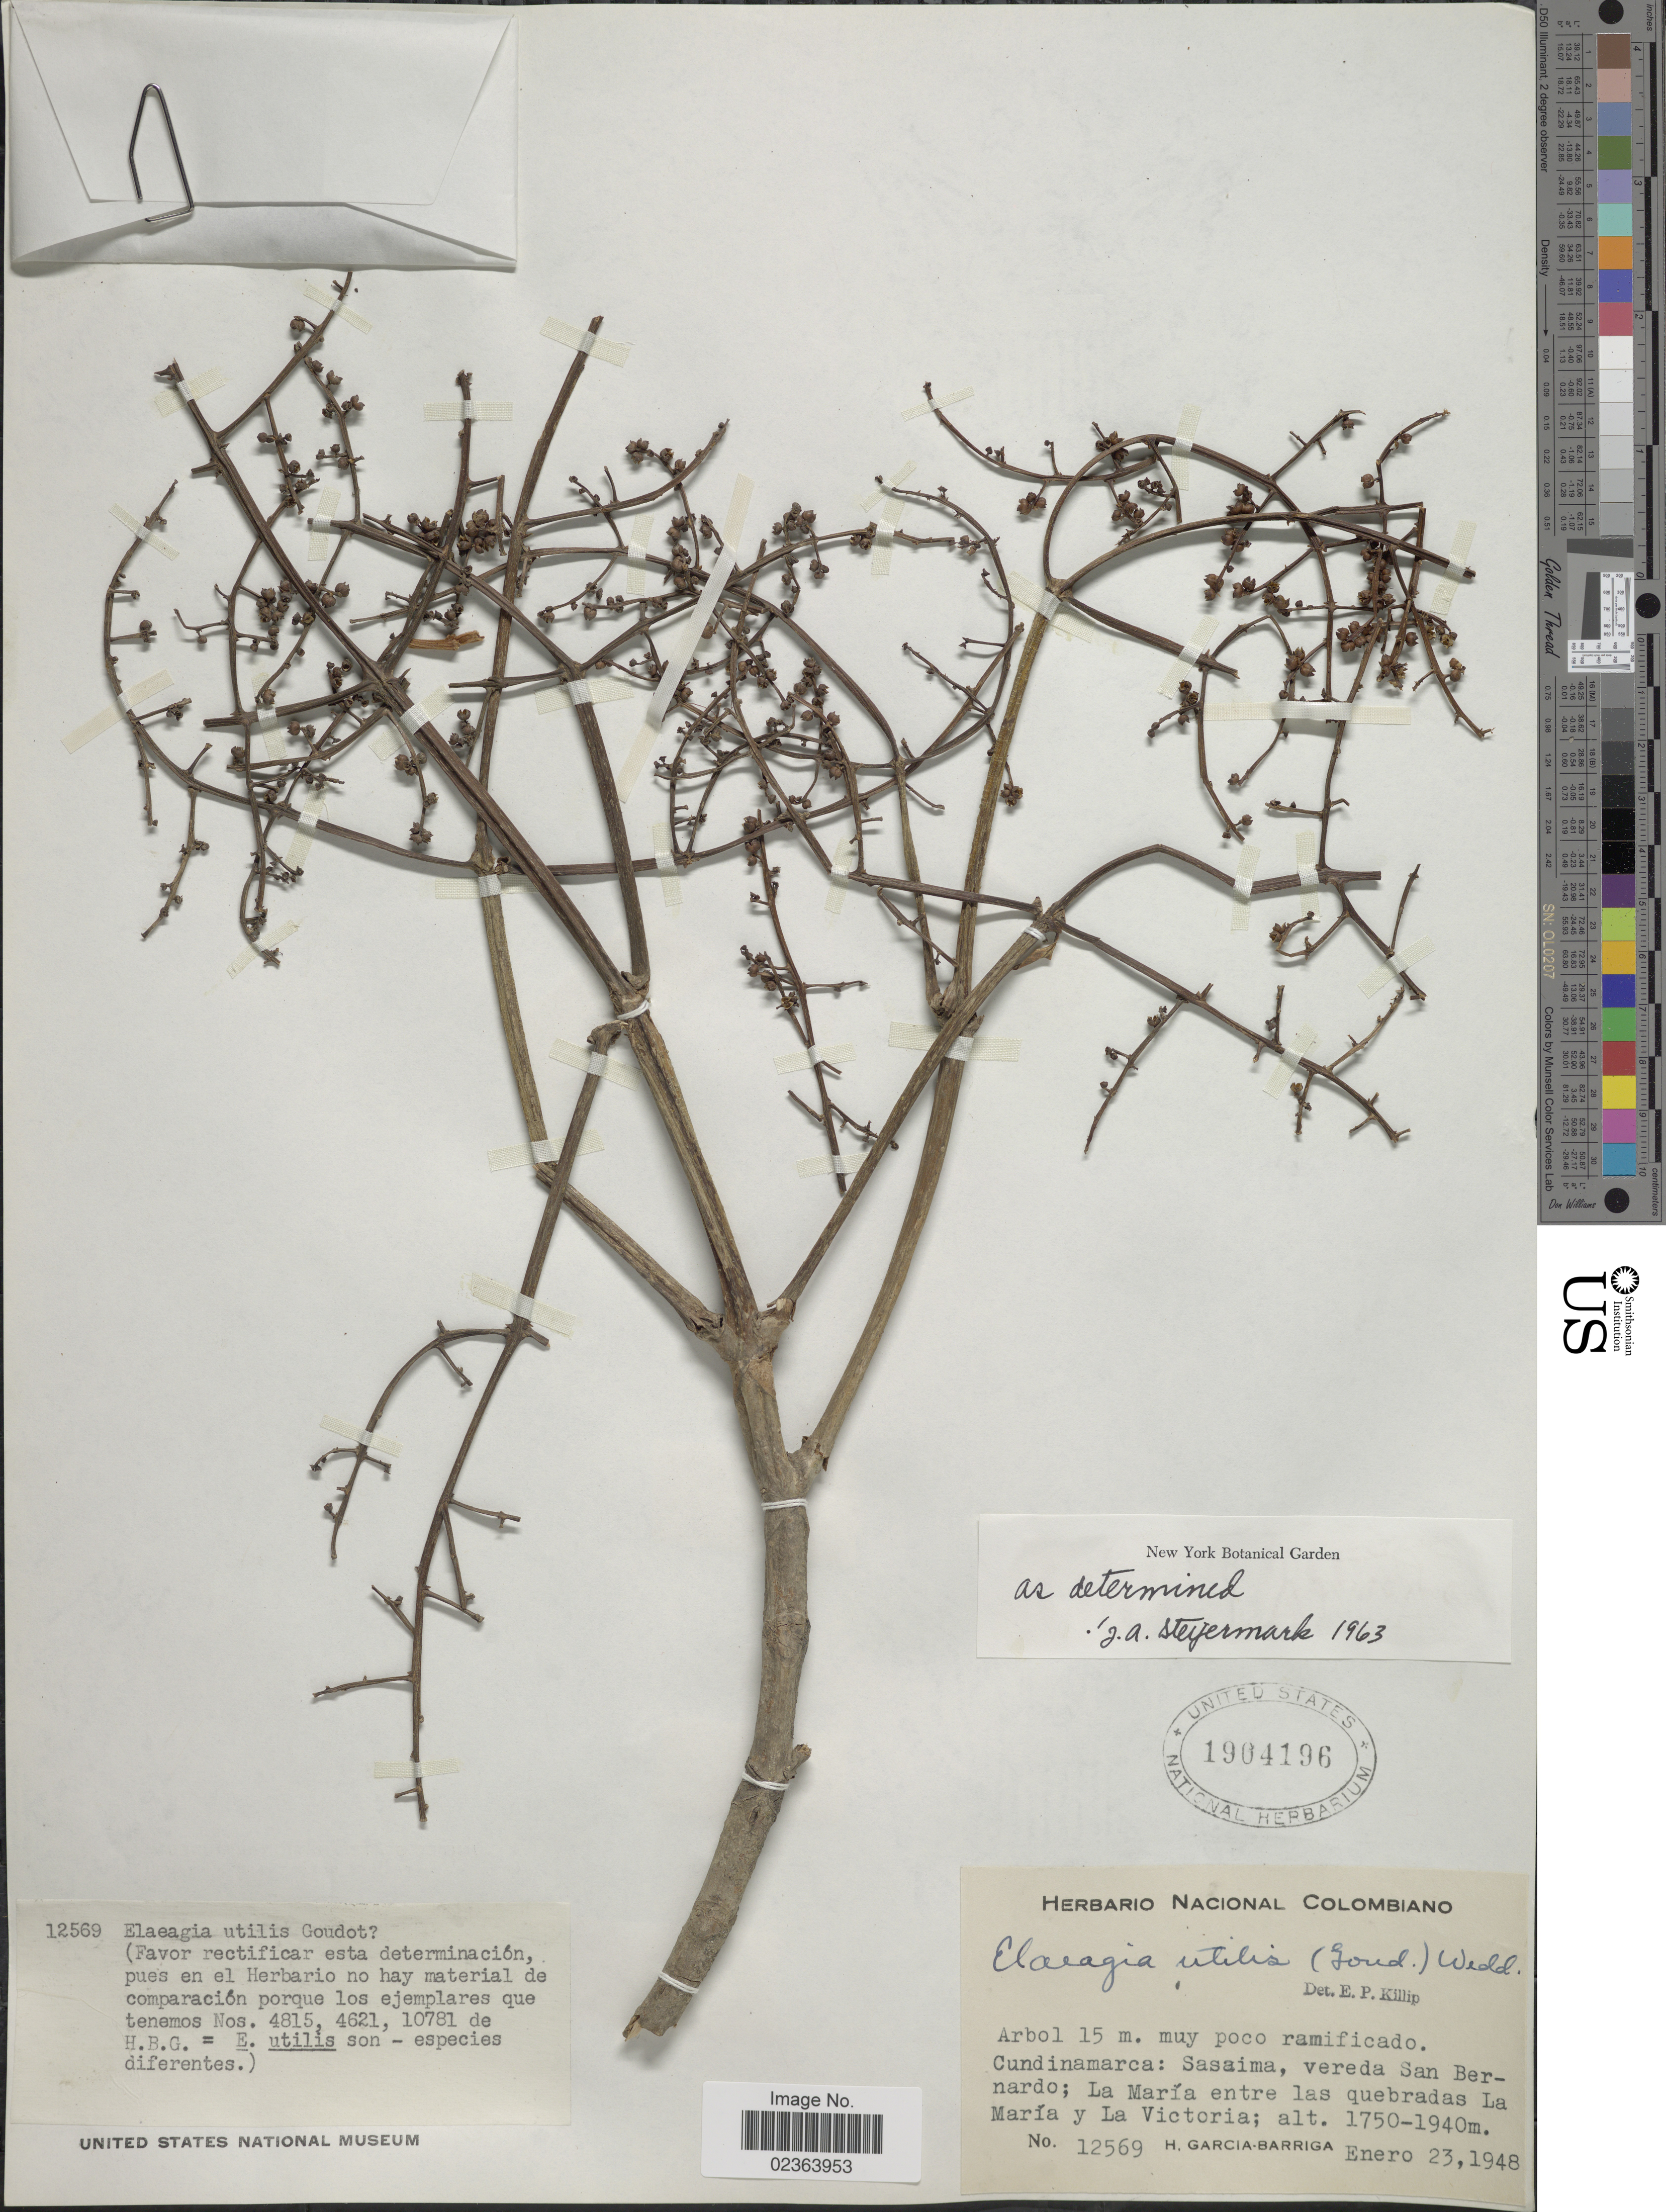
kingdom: Plantae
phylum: Tracheophyta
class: Magnoliopsida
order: Gentianales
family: Rubiaceae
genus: Elaeagia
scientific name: Elaeagia utilis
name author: (Goudot) Wedd.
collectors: H. García Barriga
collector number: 12569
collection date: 1948-01-23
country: Colombia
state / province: Cundinamarca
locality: Cundinamarca: Sasaima, vereda San Bernardo, La Maria entre las quebradas La Maria, y La Victoria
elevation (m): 1750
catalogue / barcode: US 1904196